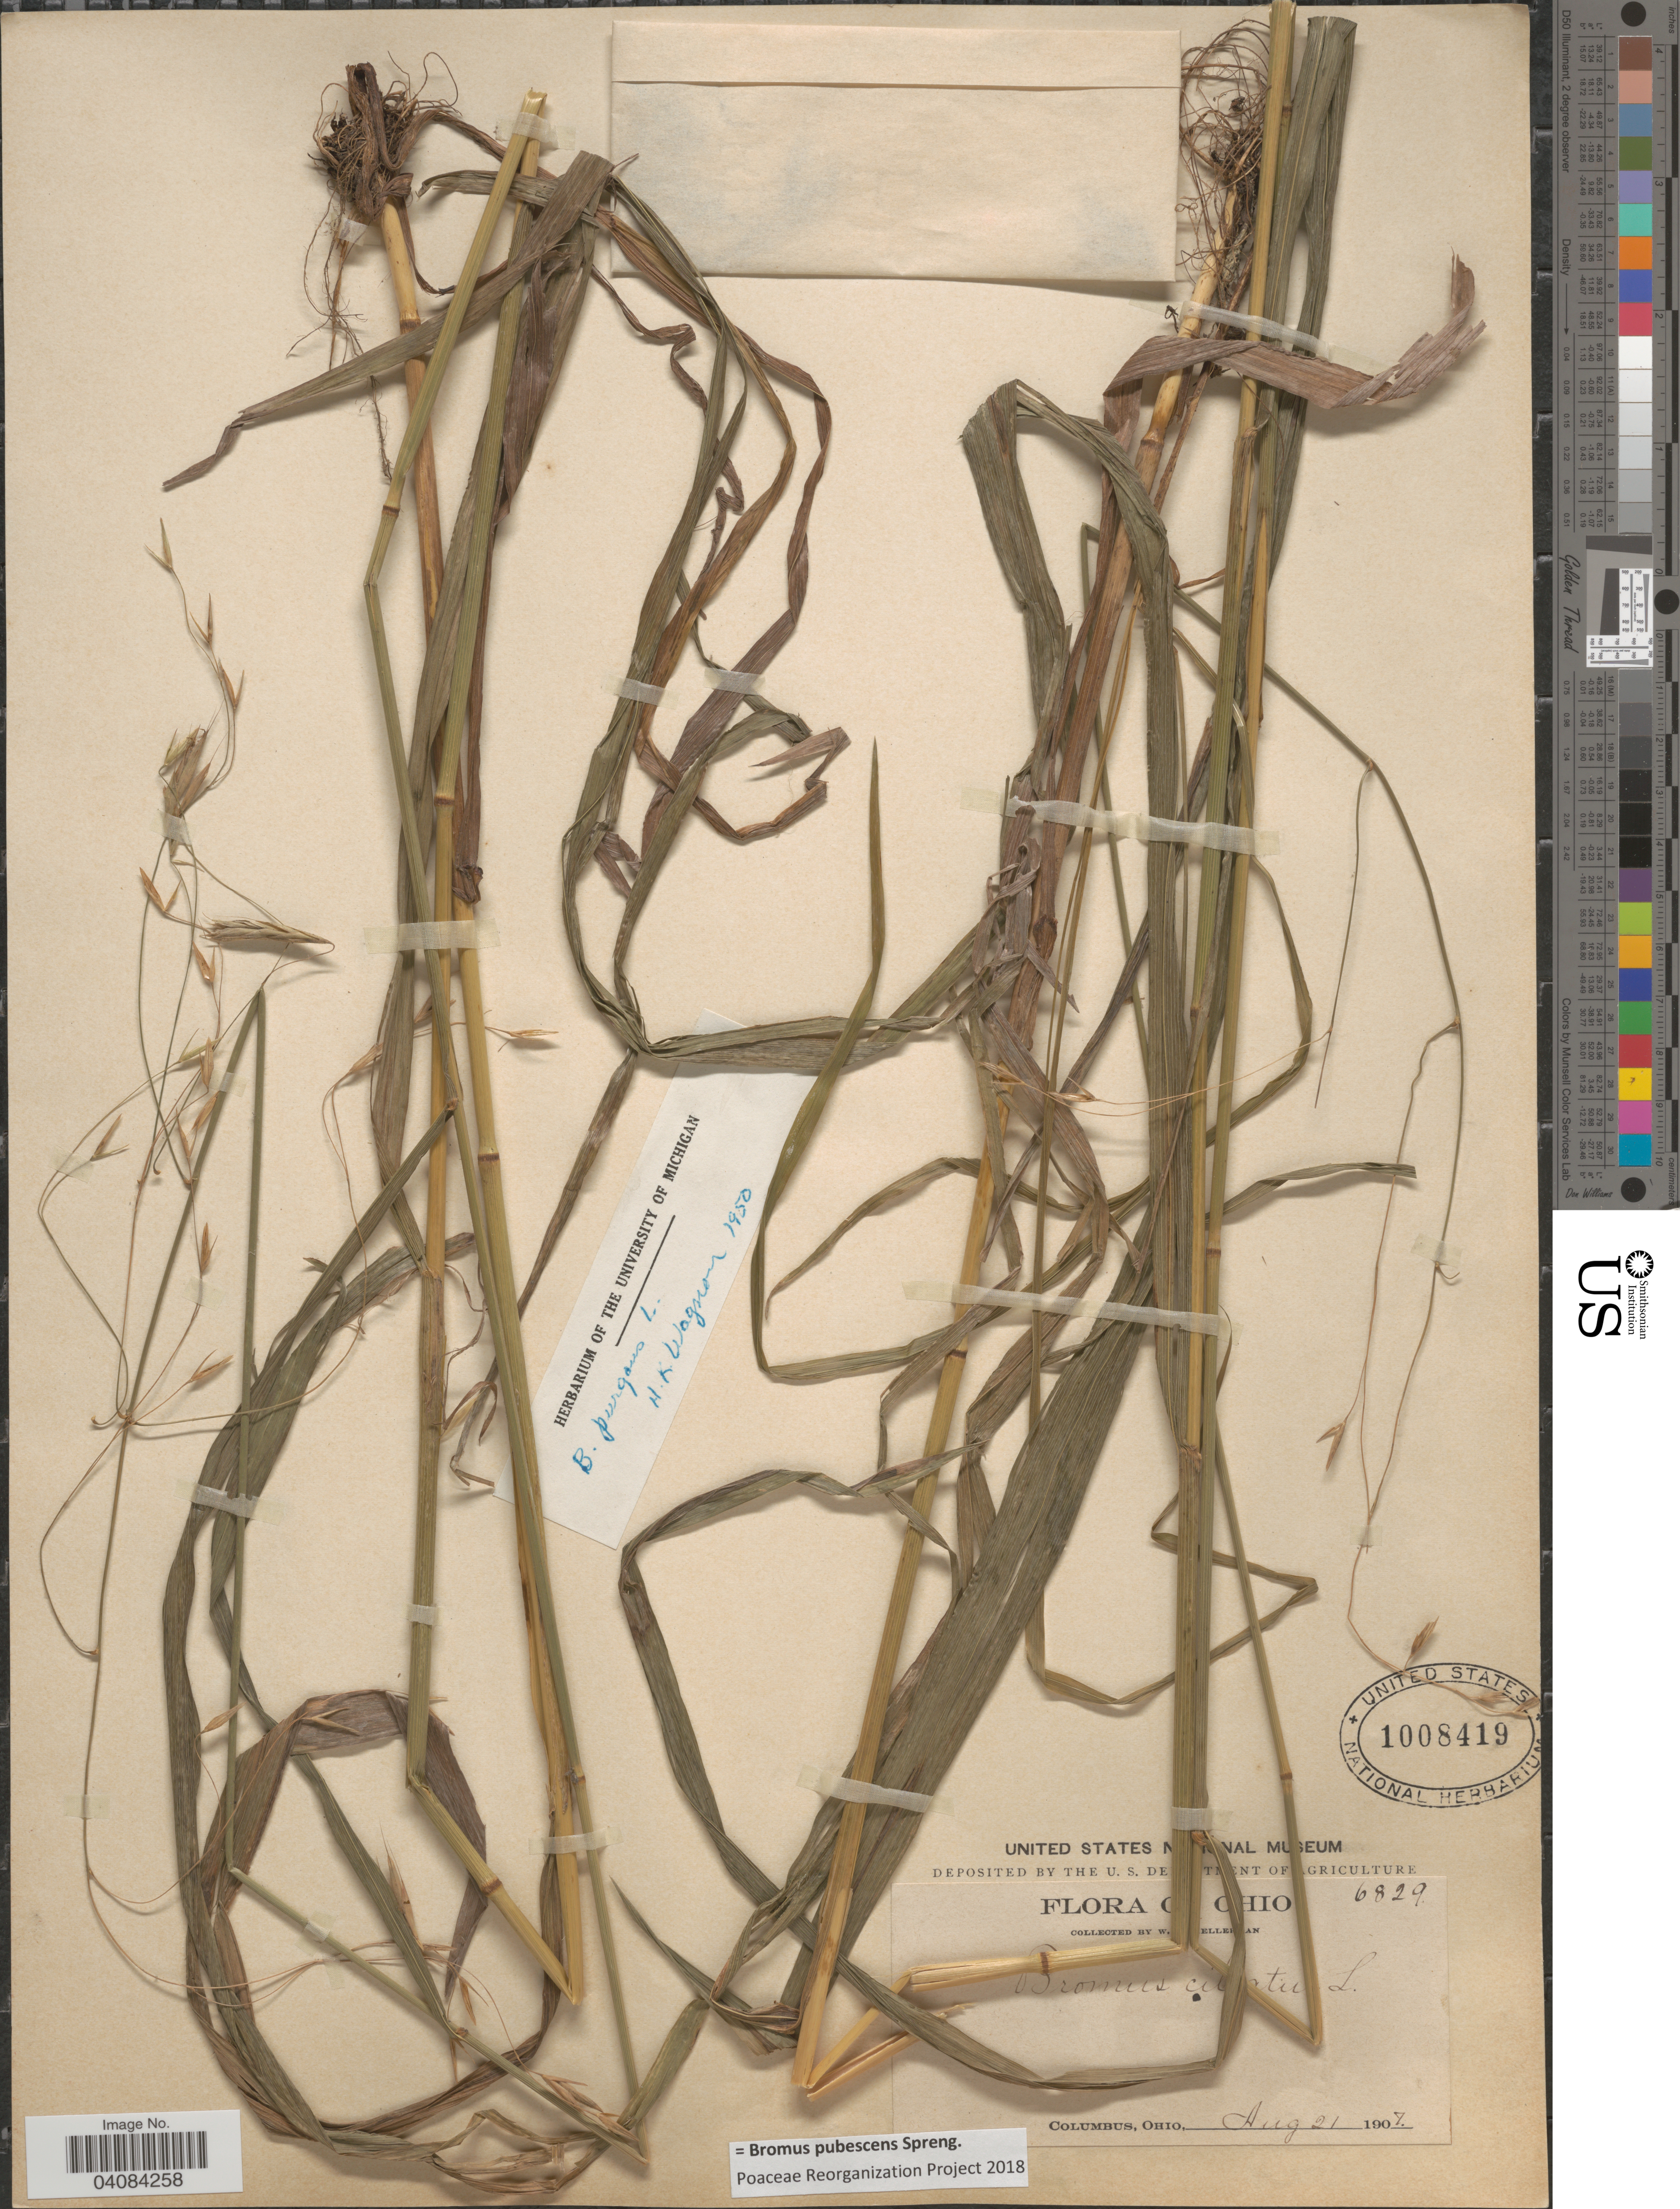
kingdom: Plantae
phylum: Tracheophyta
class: Liliopsida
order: Poales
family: Poaceae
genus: Bromus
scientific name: Bromus pubescens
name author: Muhl. ex Willd.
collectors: W. A. Kellermann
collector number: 6829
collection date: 1907-08-21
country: United States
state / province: Ohio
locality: Columbus.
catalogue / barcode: US 1008419